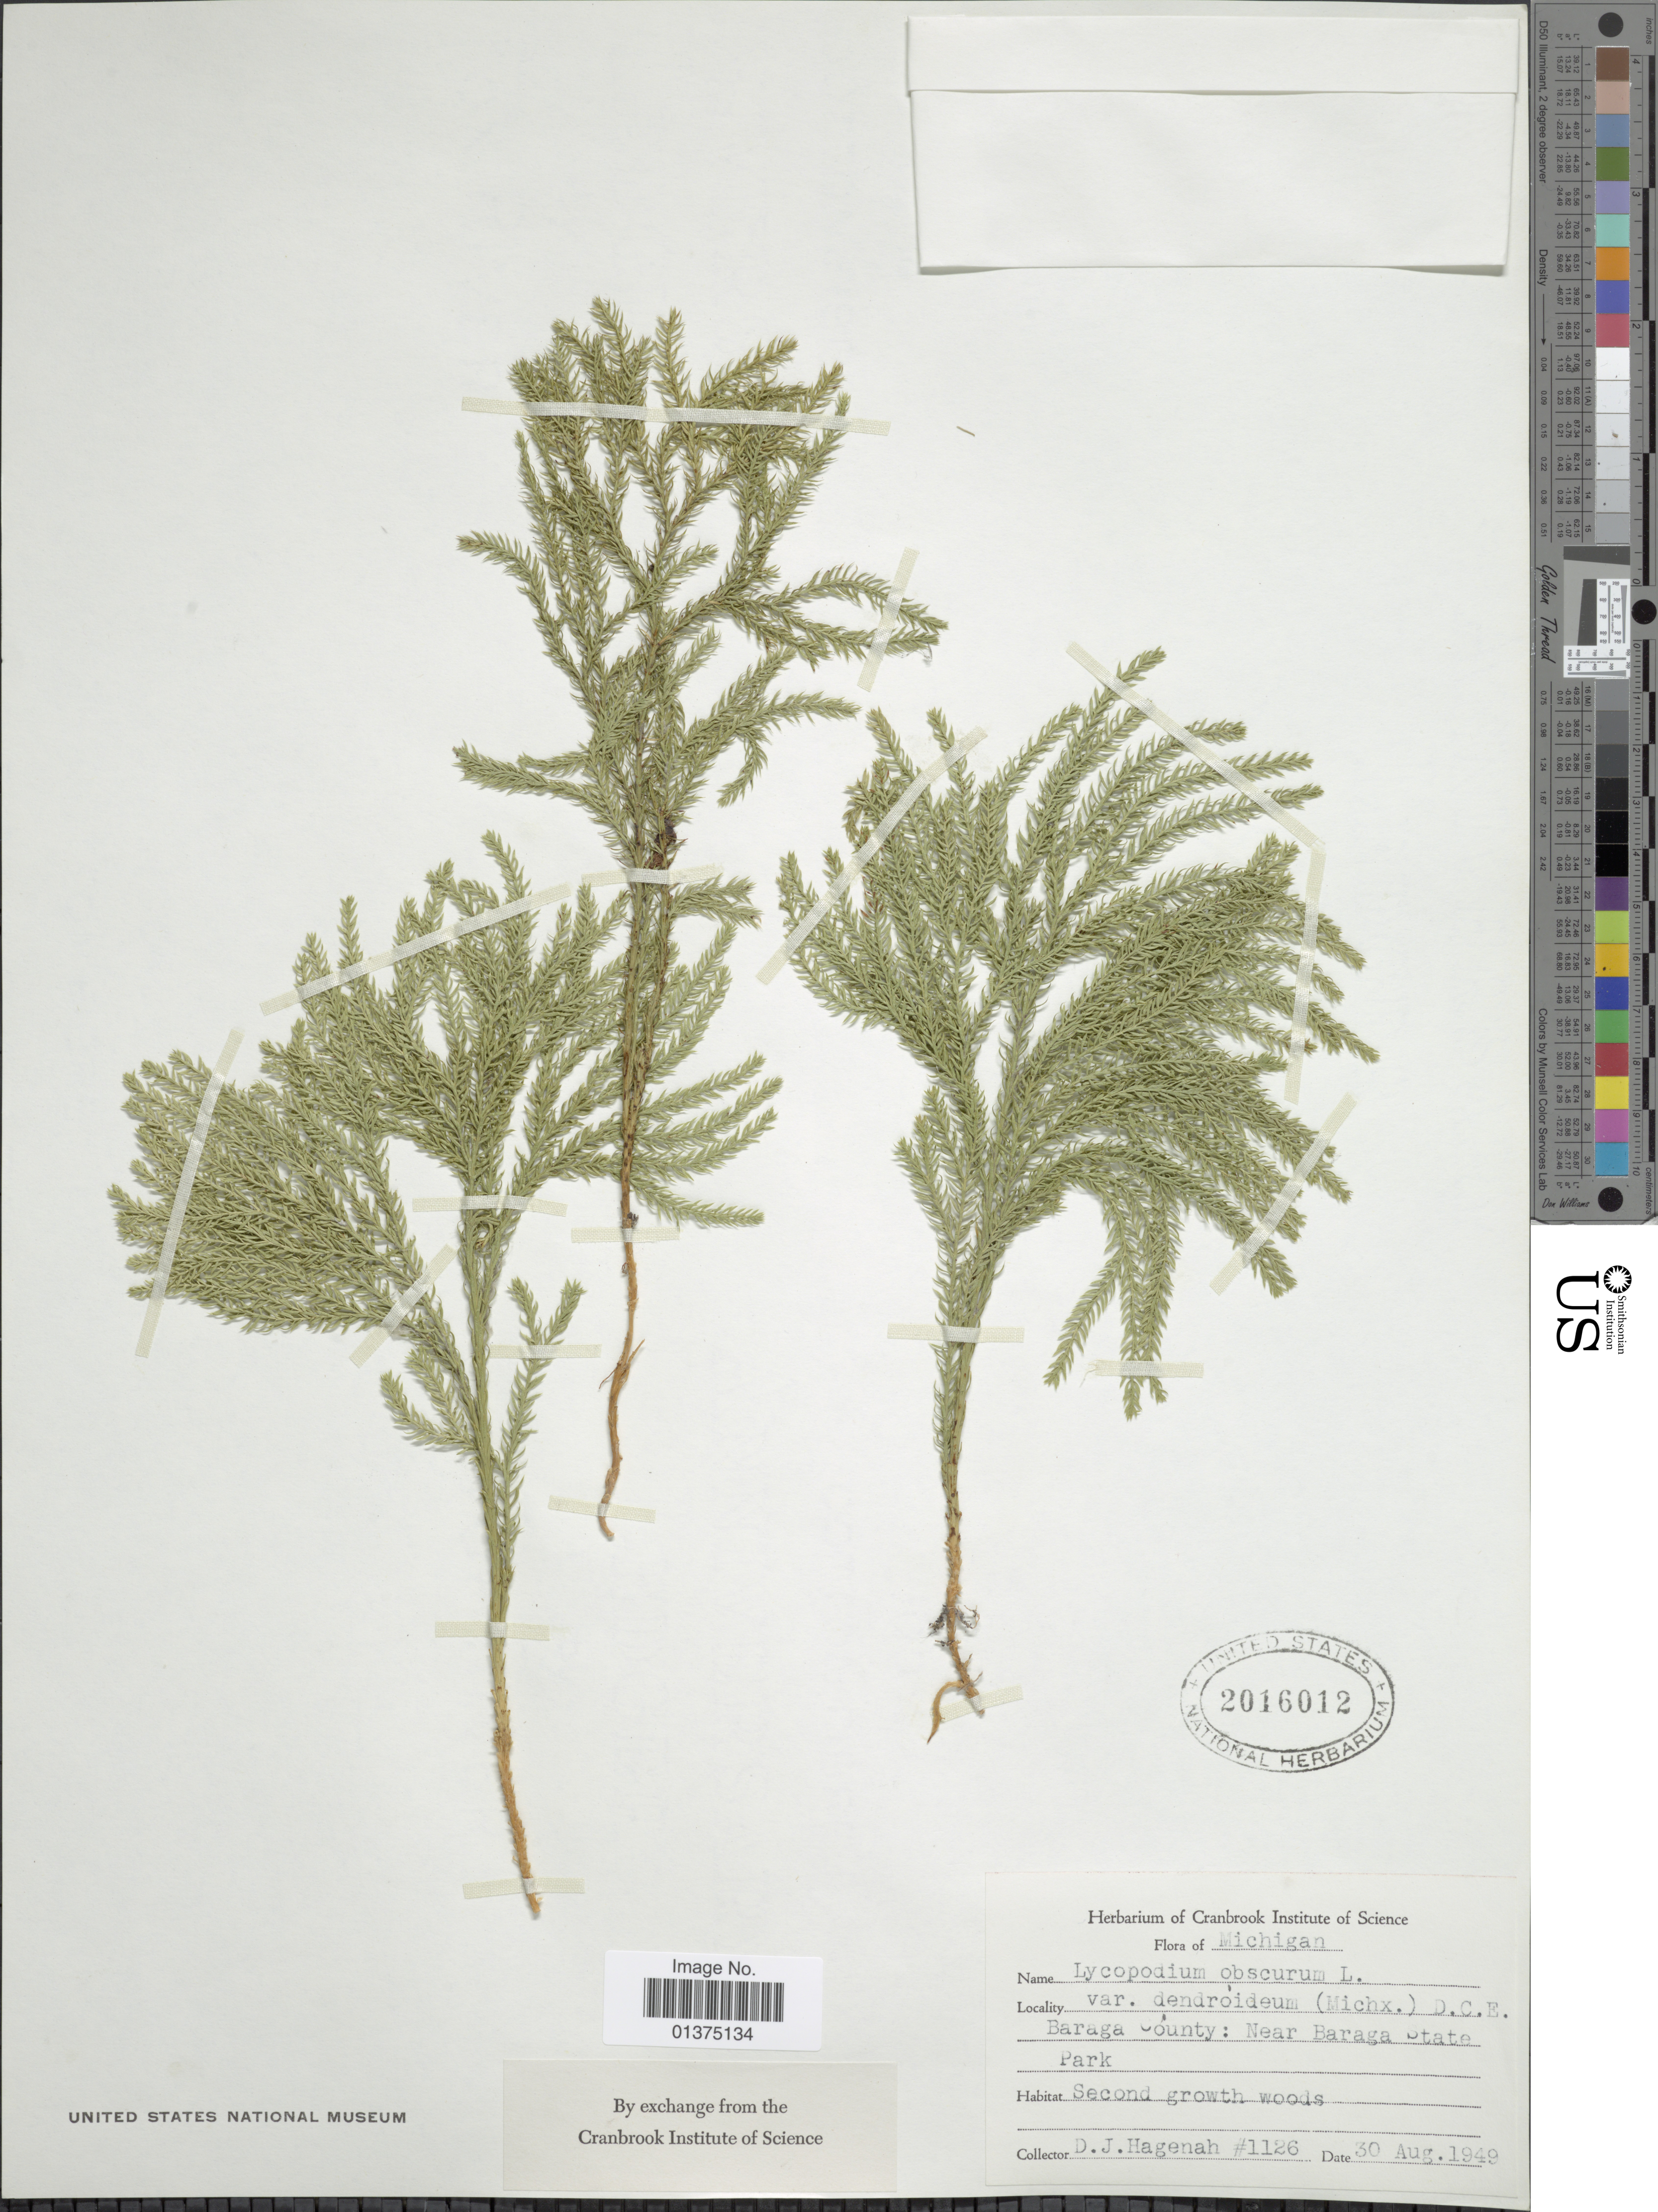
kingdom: Plantae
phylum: Tracheophyta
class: Lycopodiopsida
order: Lycopodiales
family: Lycopodiaceae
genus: Dendrolycopodium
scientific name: Dendrolycopodium dendroideum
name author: (Michx.) A. Haines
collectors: D. Hagenah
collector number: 1126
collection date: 1949-08-30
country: United States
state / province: Michigan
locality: Baraga County: Near Baraga State Park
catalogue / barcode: US 2016012